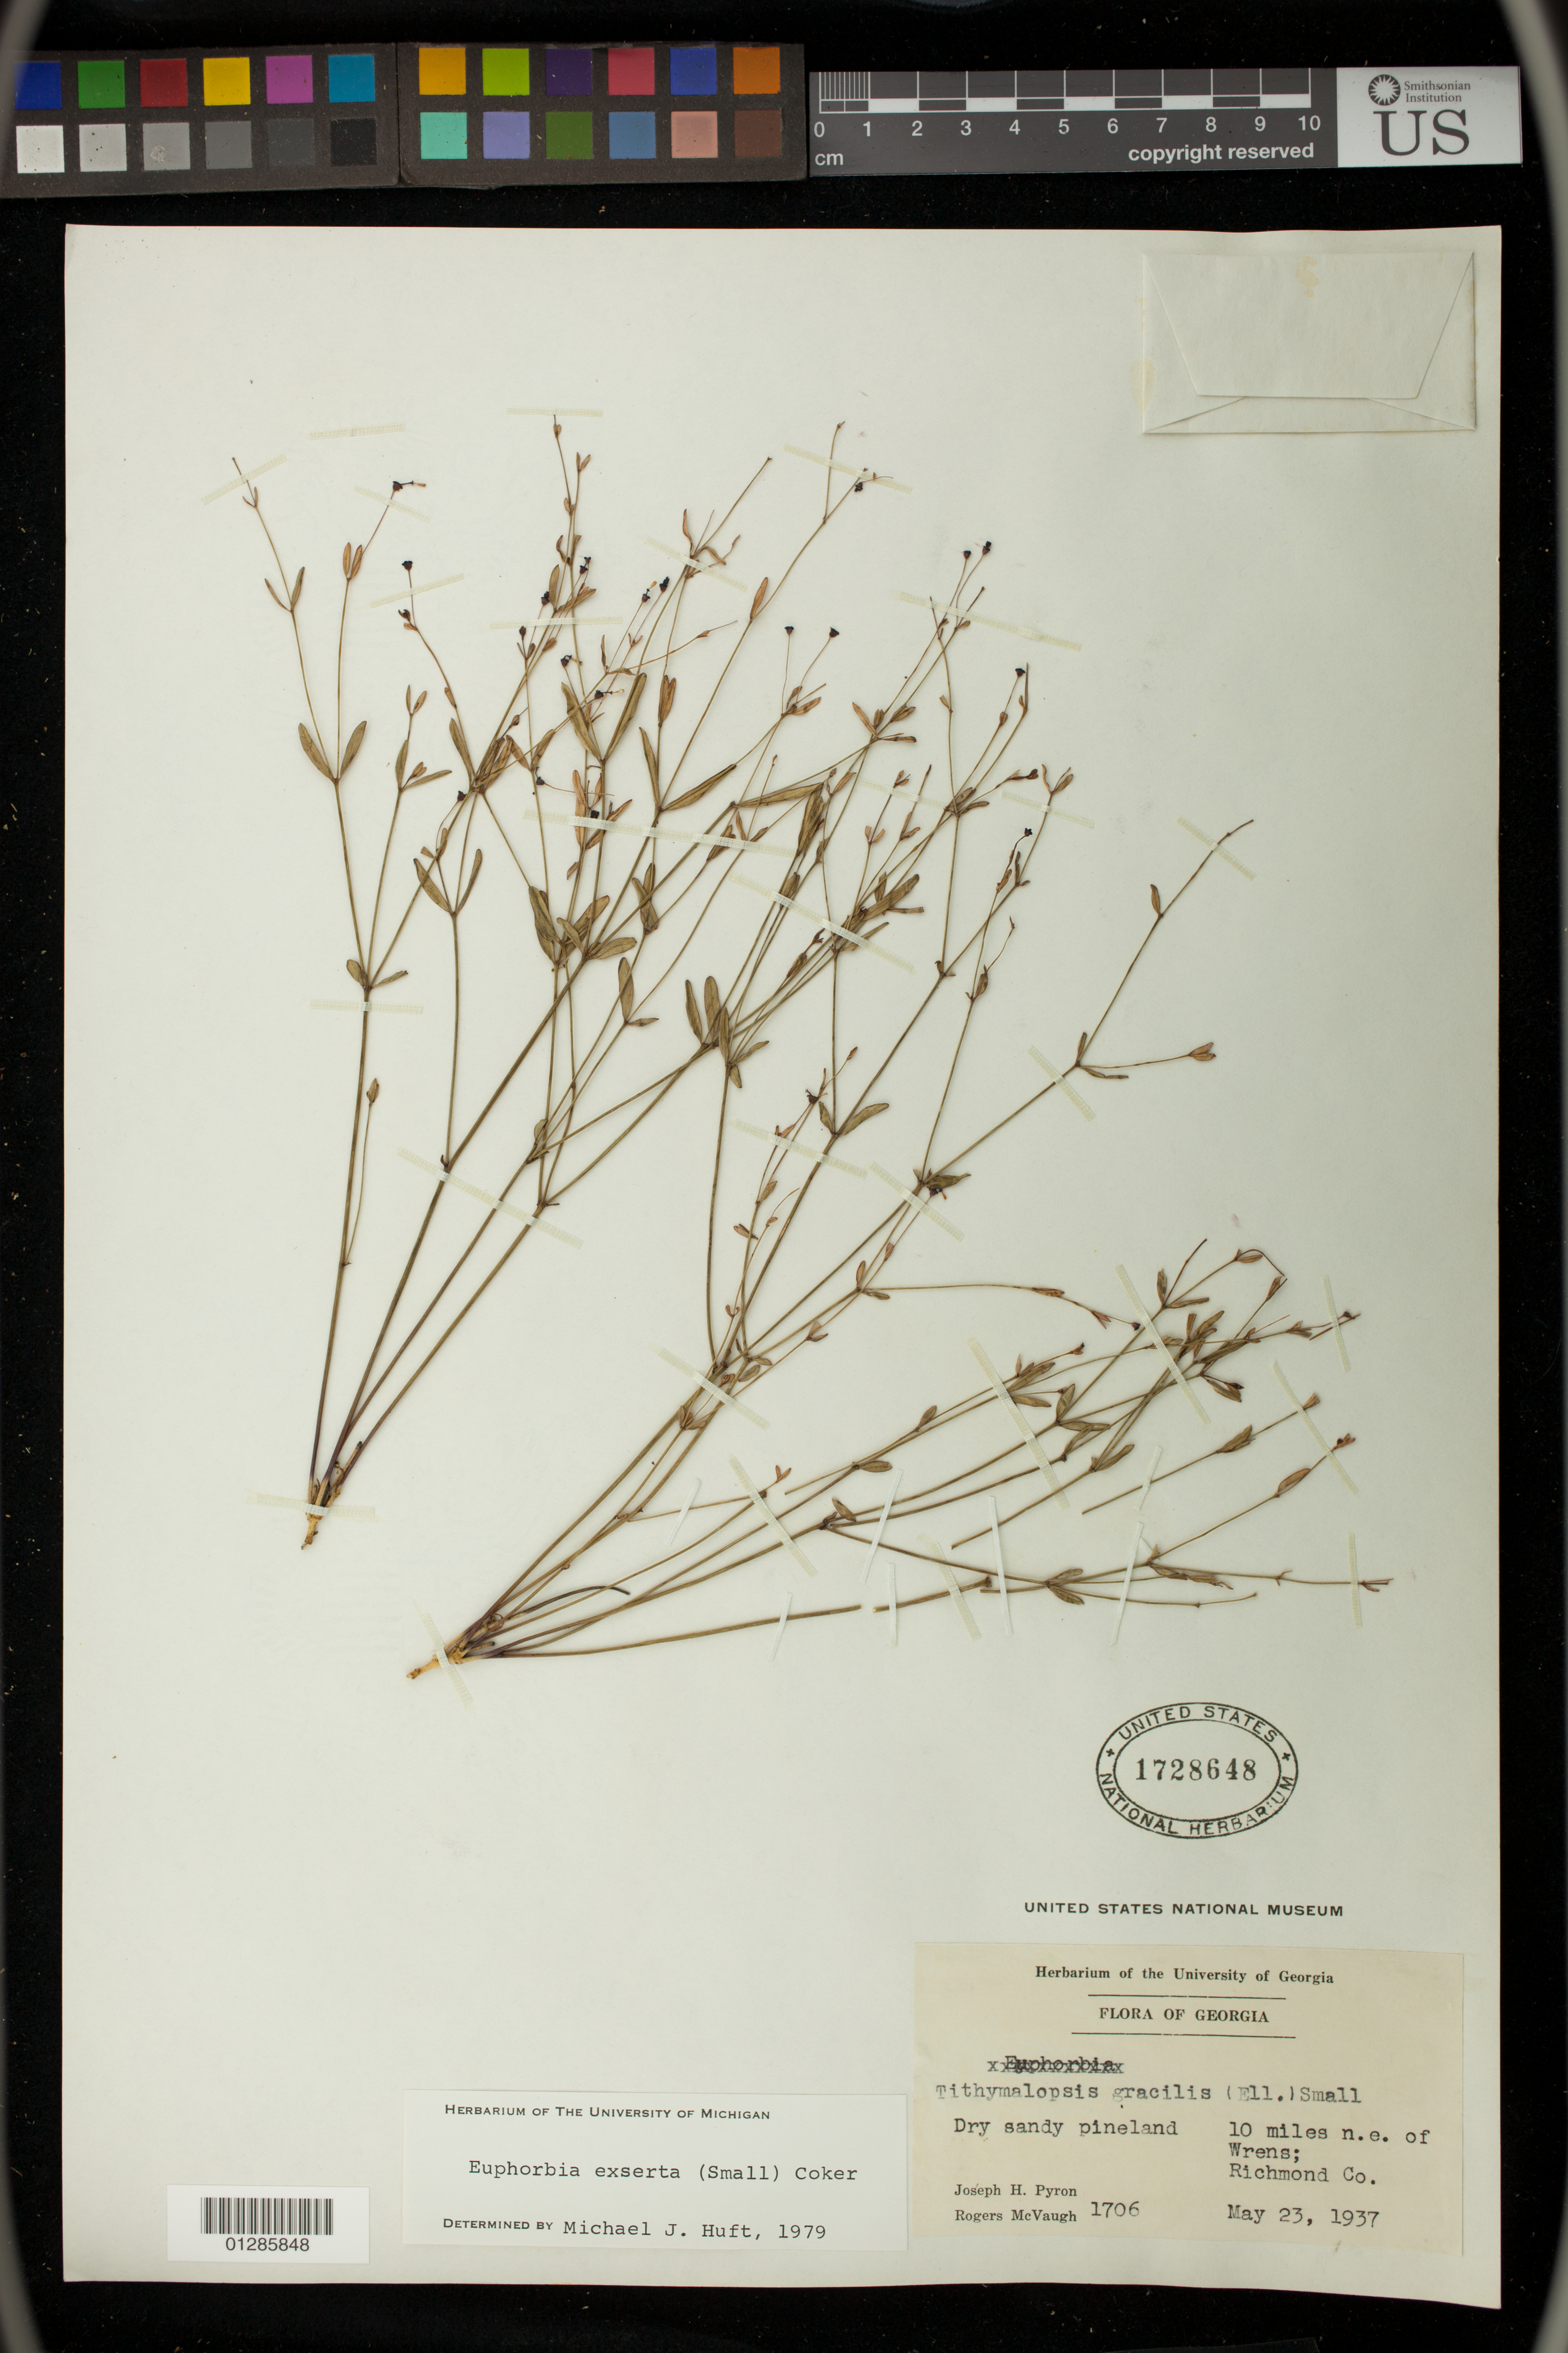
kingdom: Plantae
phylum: Tracheophyta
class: Magnoliopsida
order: Malpighiales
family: Euphorbiaceae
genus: Euphorbia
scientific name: Euphorbia exserta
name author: (Small) Coker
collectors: J. H. Pyron & R. McVaugh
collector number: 1706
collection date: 1937-05-23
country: United States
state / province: Georgia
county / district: Richmond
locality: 10 miles n.e. of Wrens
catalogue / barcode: US 1728648